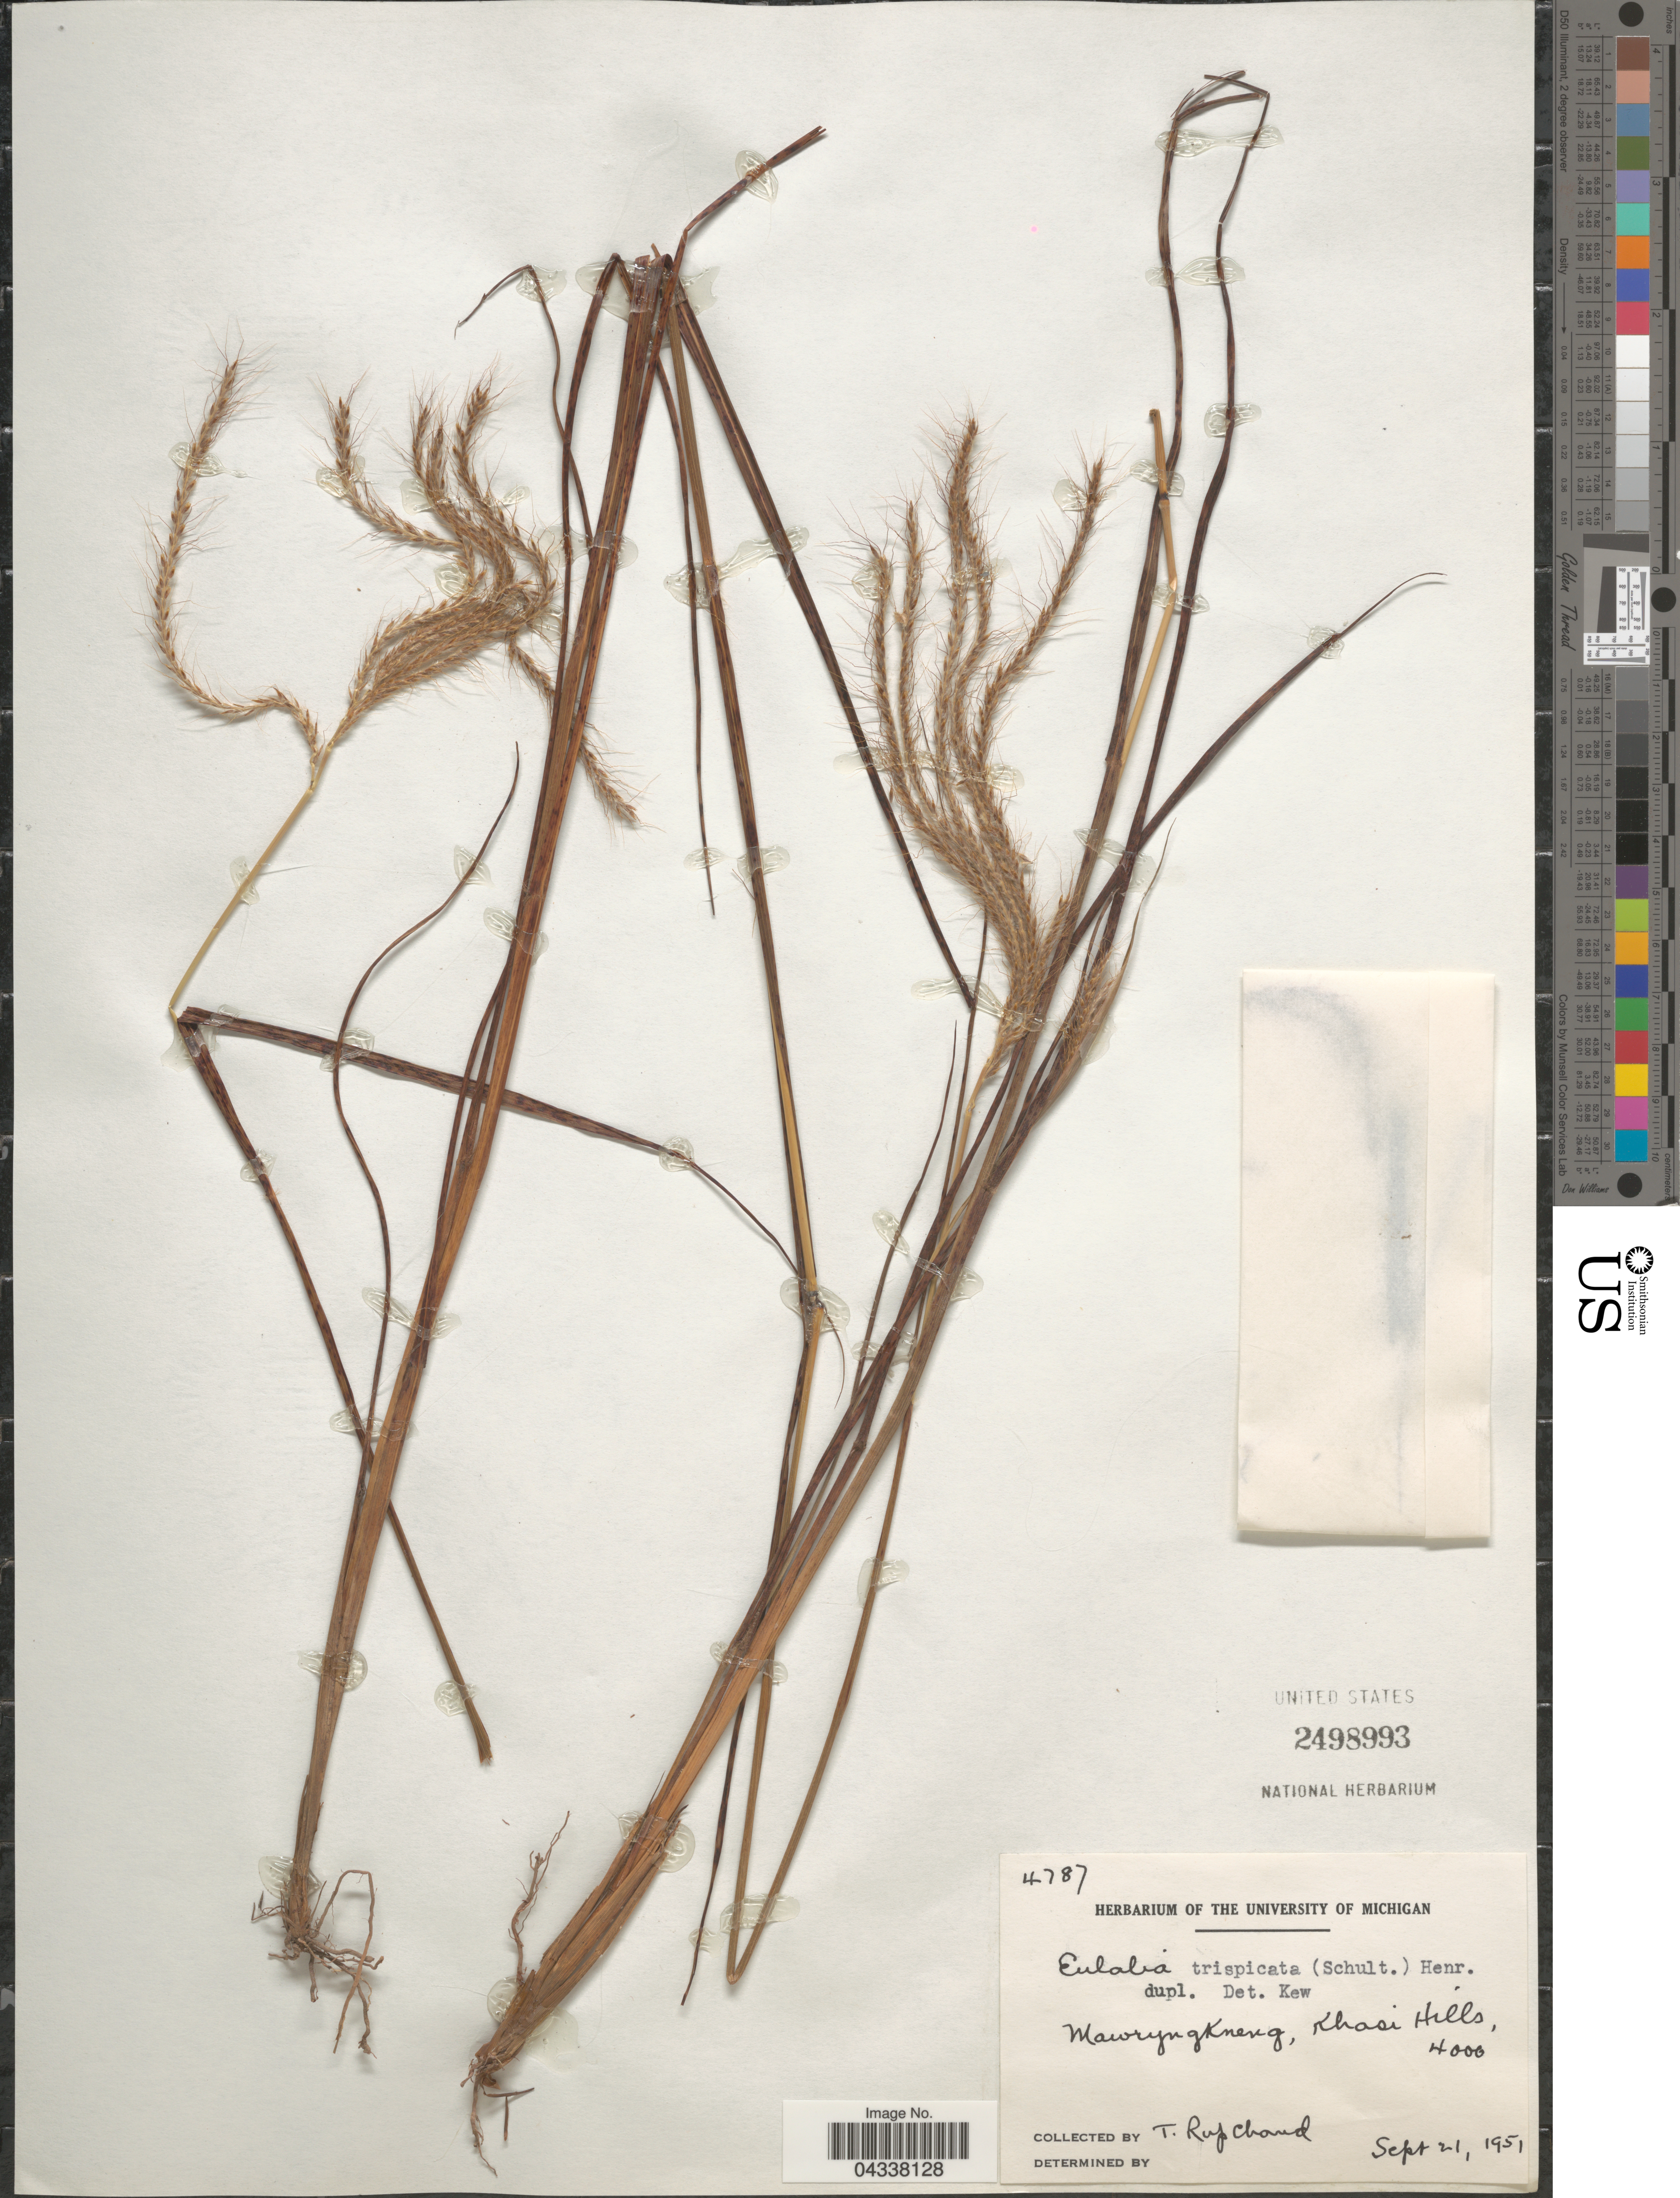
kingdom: Plantae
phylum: Tracheophyta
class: Liliopsida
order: Poales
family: Poaceae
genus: Pseudopogonatherum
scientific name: Pseudopogonatherum trispicatum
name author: (Schult.) Ohwi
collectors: T. R. Chand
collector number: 4787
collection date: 1951-09-21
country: India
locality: MawryngKneng, Khasi Hills.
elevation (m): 1219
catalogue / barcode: US 2498993